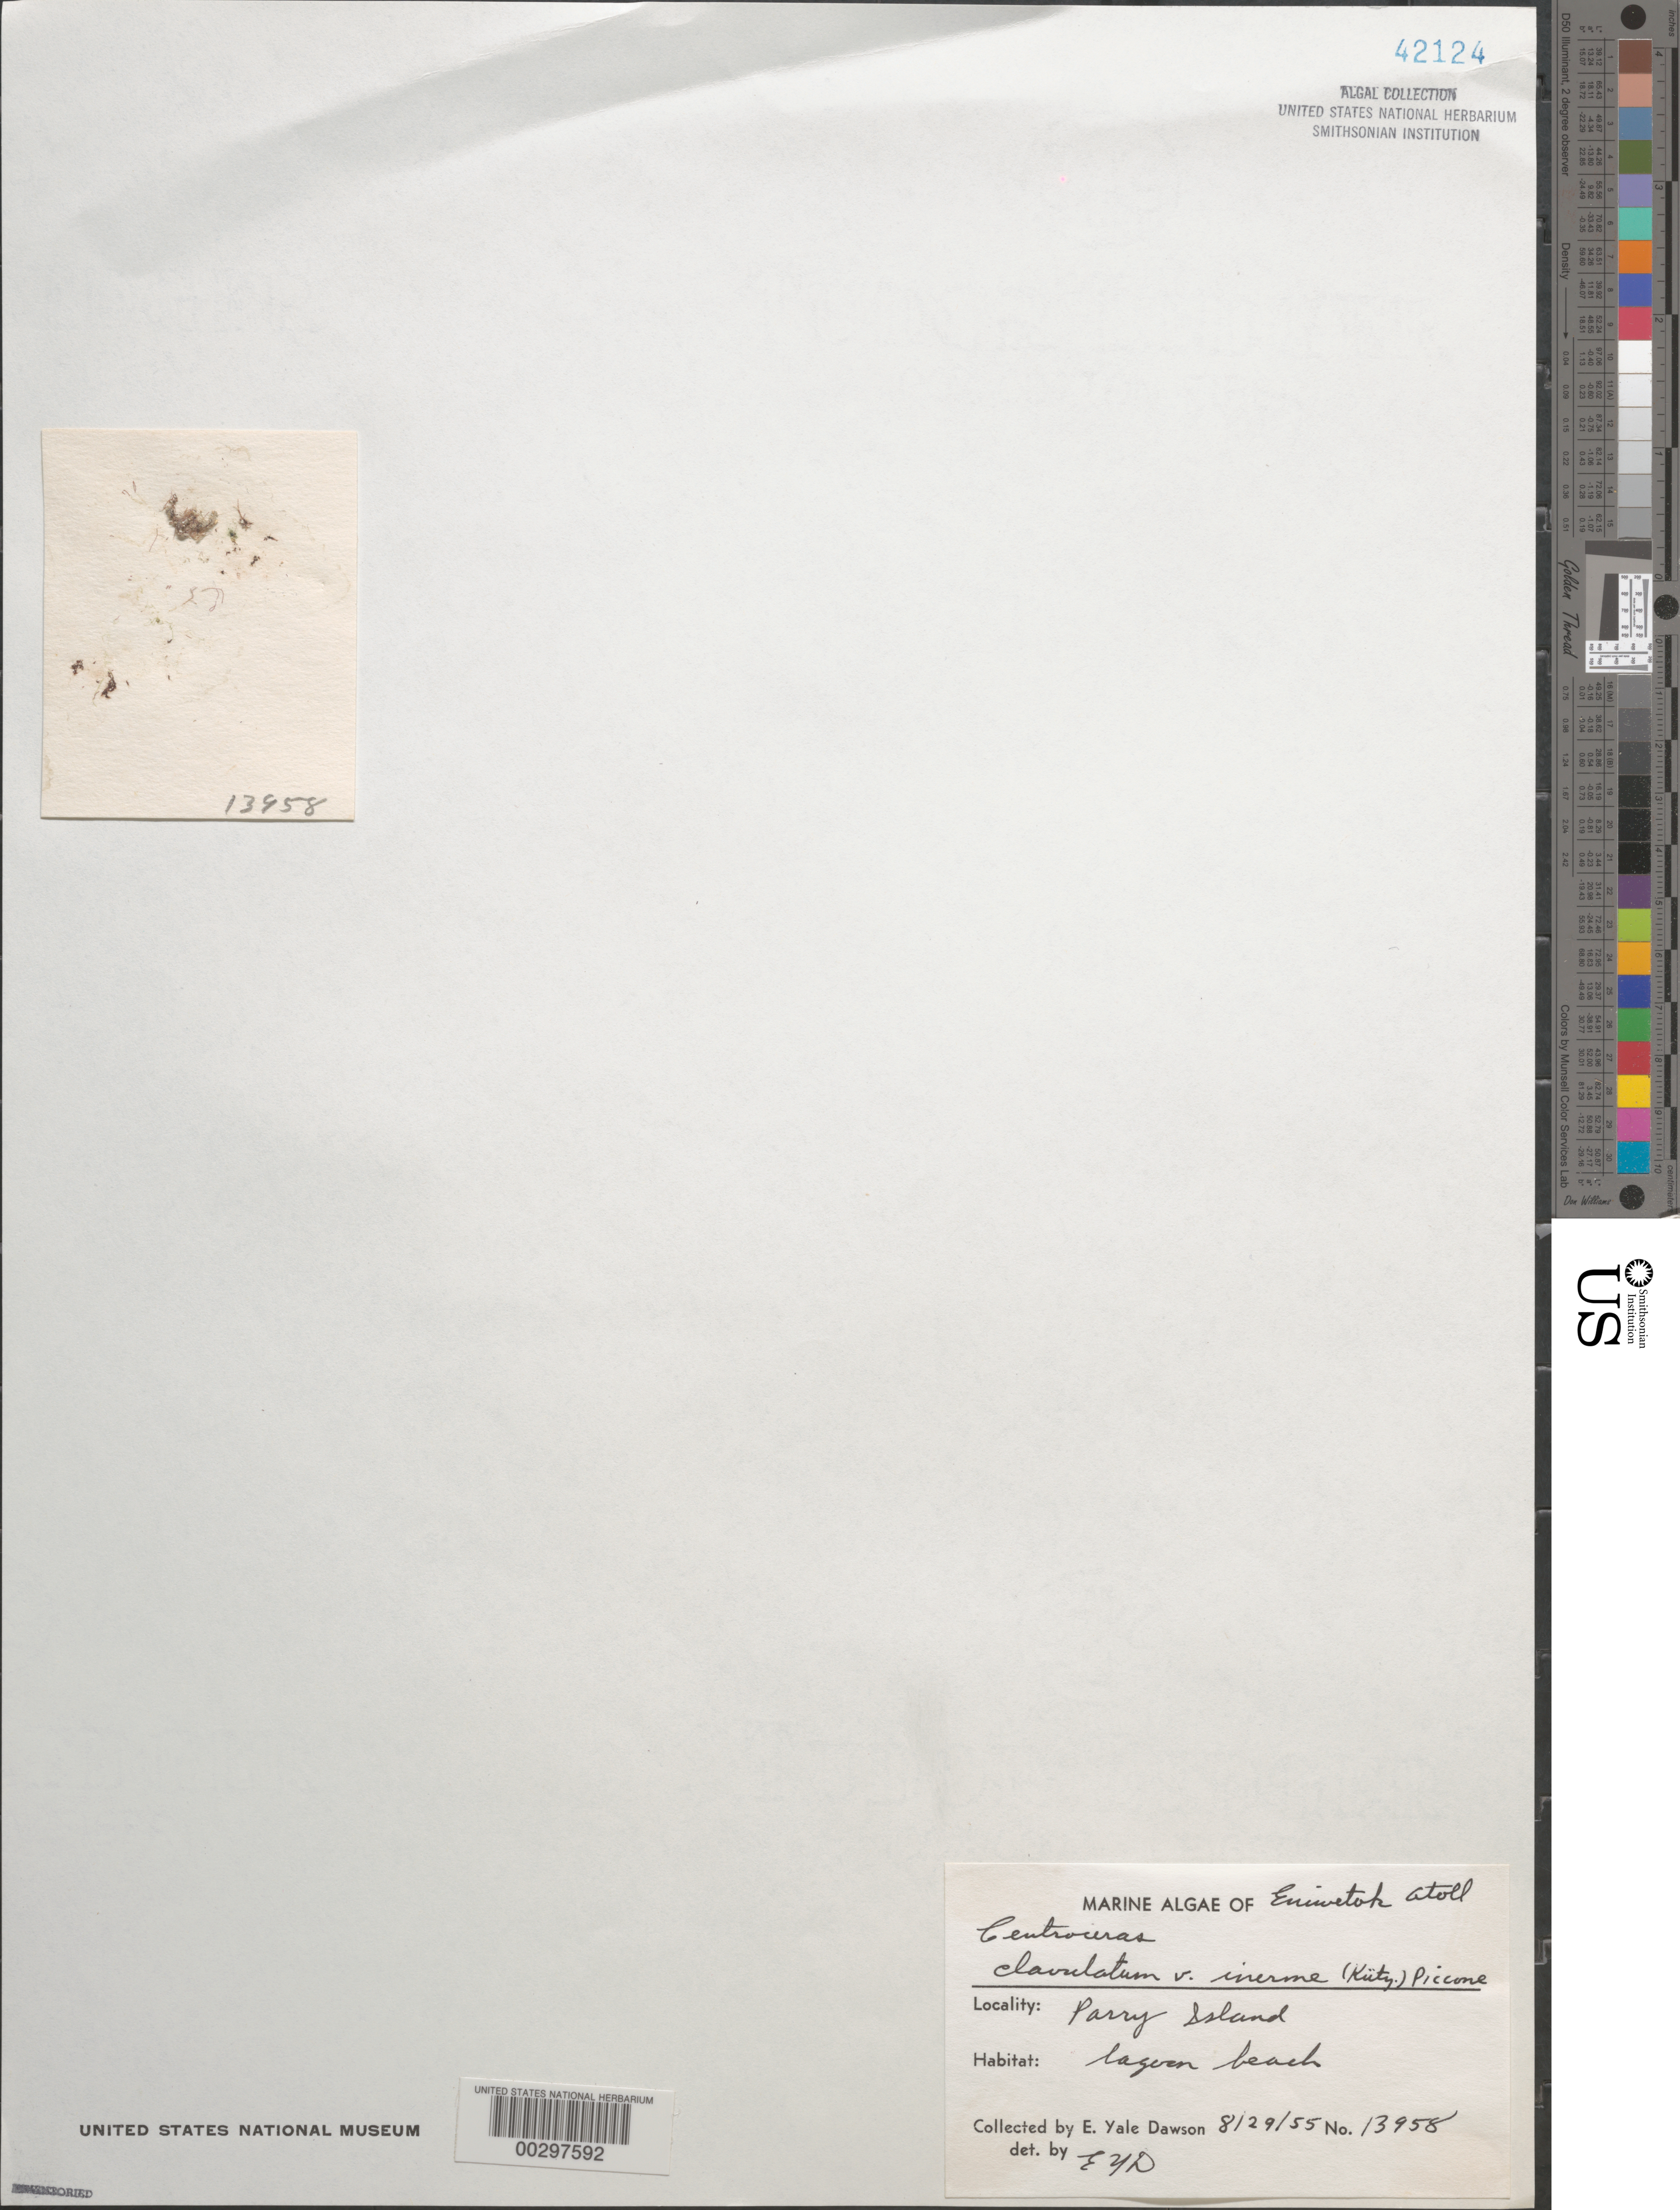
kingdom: Plantae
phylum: Rhodophyta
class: Florideophyceae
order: Ceramiales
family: Ceramiaceae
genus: Centroceras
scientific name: Centroceras clavulatum var. inerme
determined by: Dawson, E. Y.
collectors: E. Y. Dawson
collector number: EYD 13958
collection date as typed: August 29, 1955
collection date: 1955-08-29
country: Marshall Islands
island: Enewetak [Eniwetok] Atoll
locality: Parry Islet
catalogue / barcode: US 42124